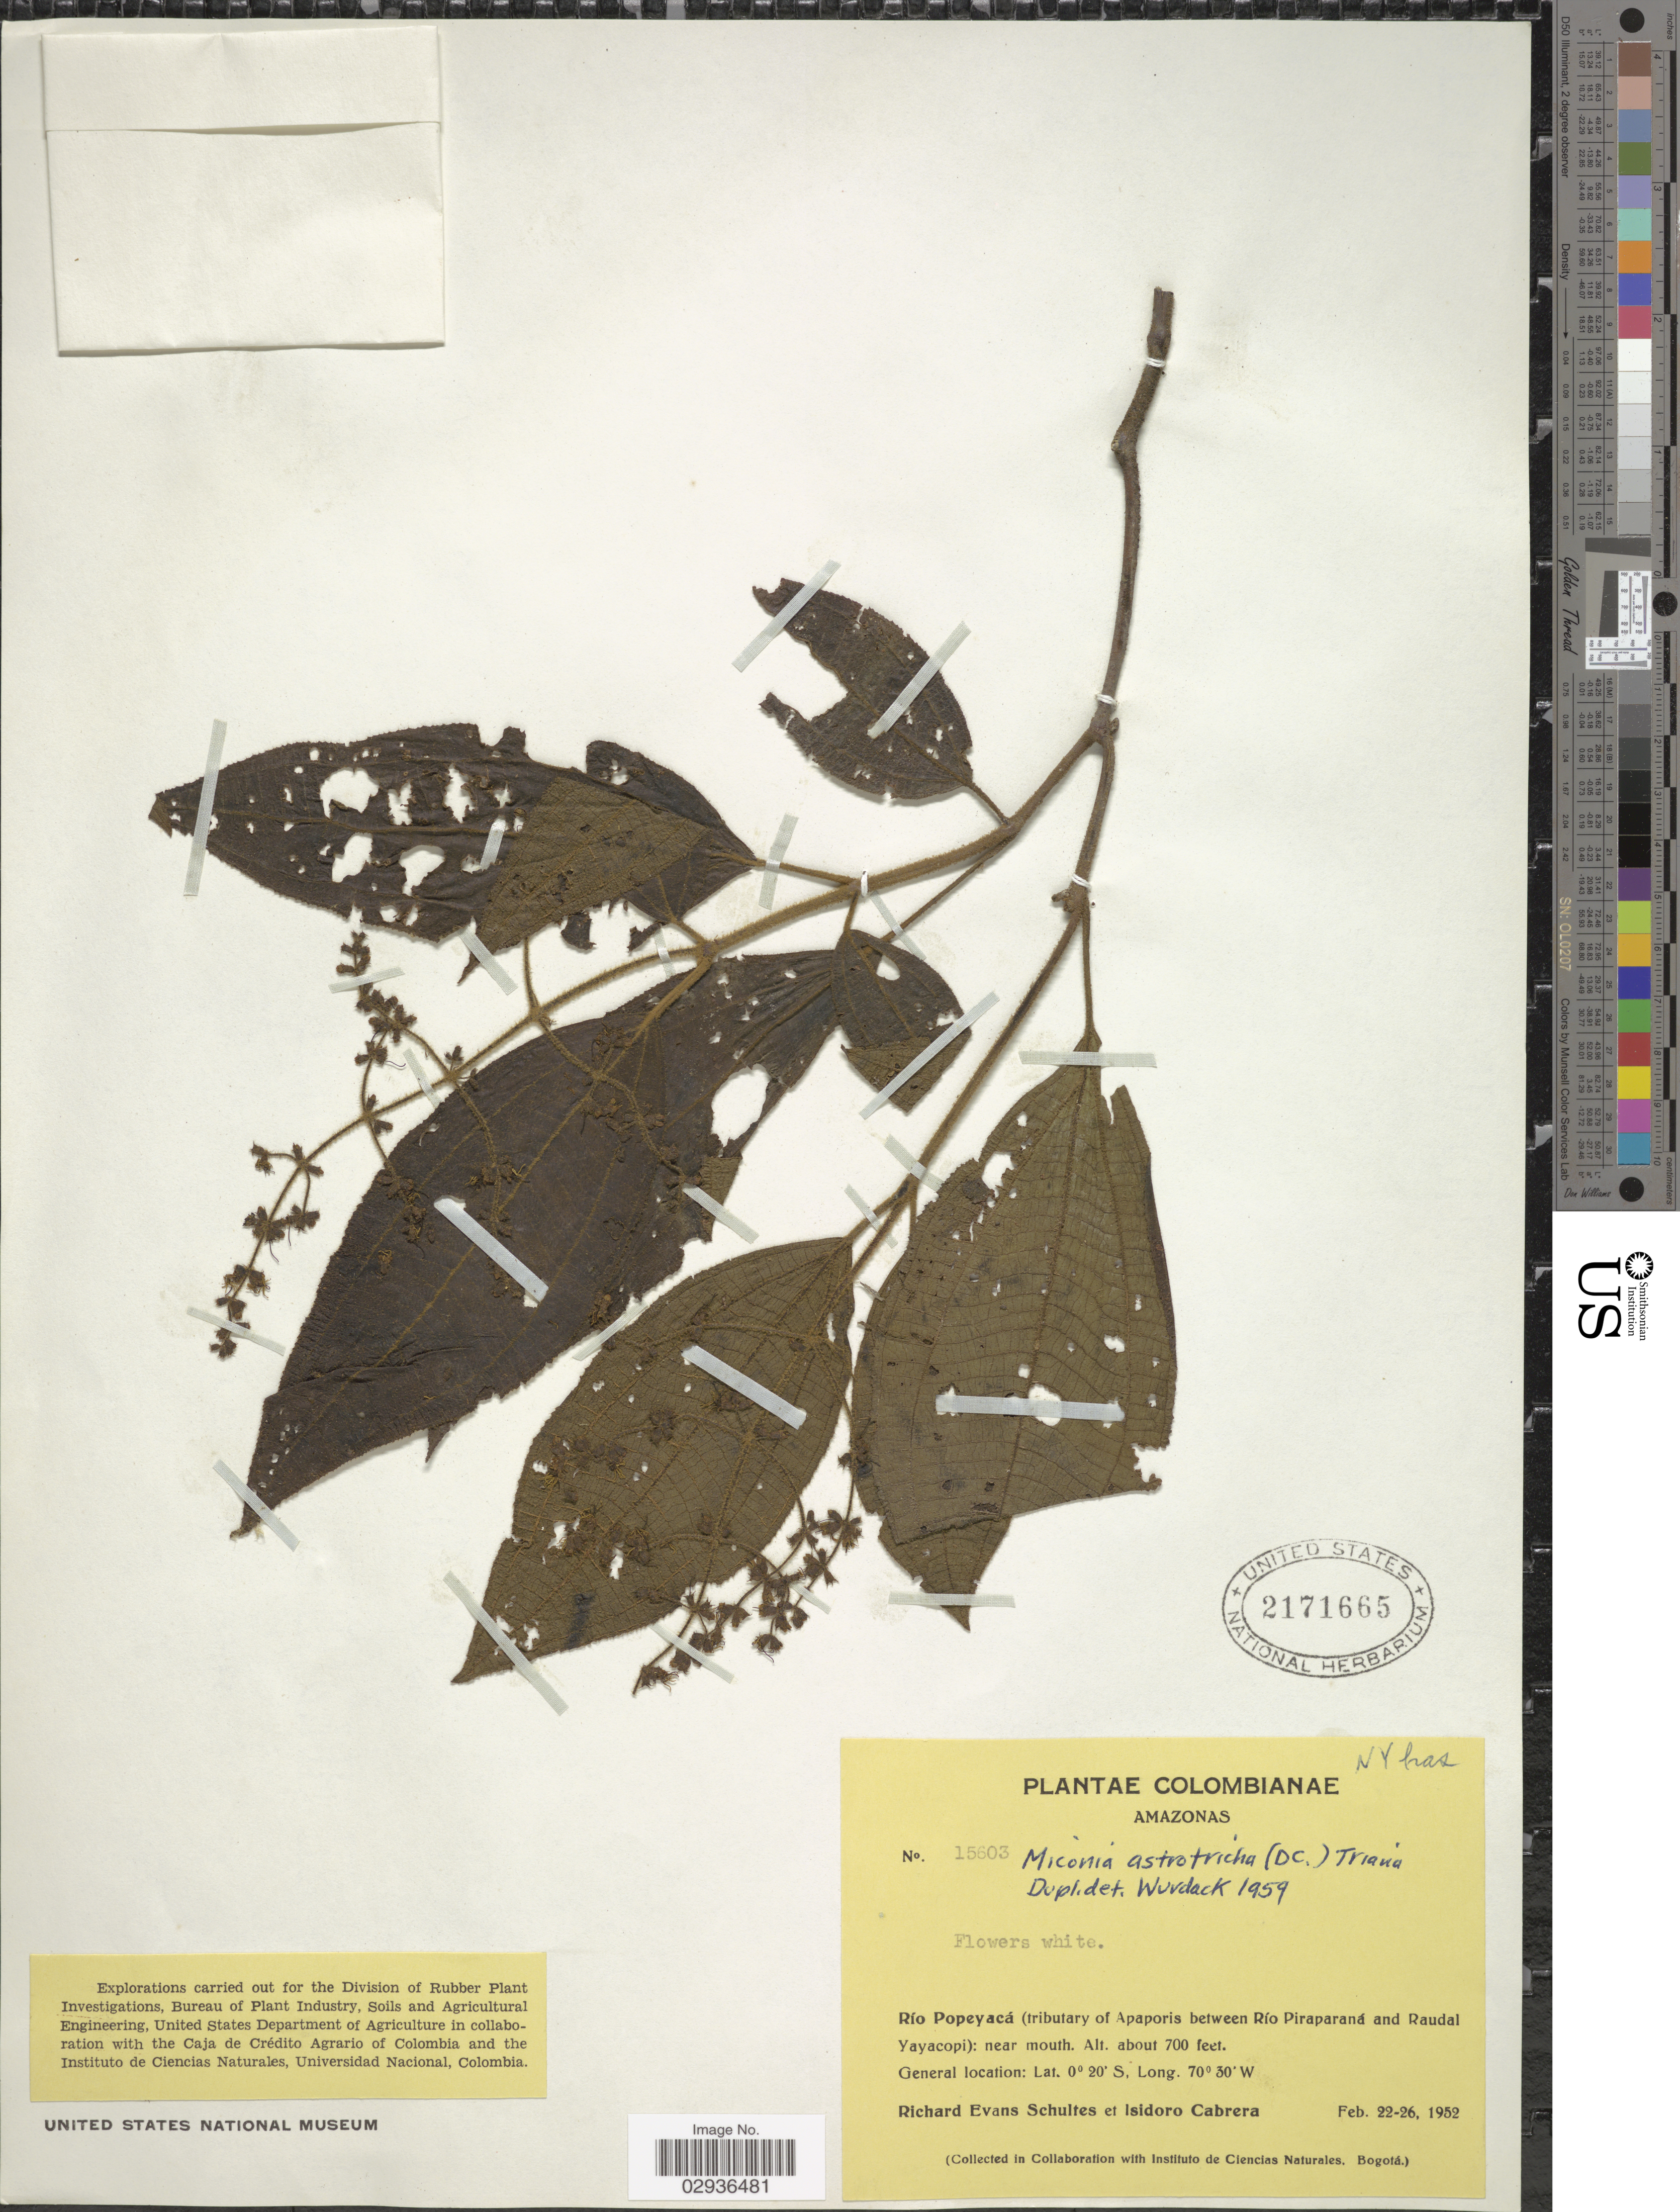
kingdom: Plantae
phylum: Tracheophyta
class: Magnoliopsida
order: Myrtales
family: Melastomataceae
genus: Miconia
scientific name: Miconia astrotricha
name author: (DC.) Triana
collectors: R. E. Schultes & I. Cabrera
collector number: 15603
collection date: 1952-02-22/1952-02-26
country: Colombia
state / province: Amazônas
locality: Río Popeyacá (tributary of Apaporis between Río Piraparaná and Raudal Yayacopi): near mouth.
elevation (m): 213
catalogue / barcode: US 2171665